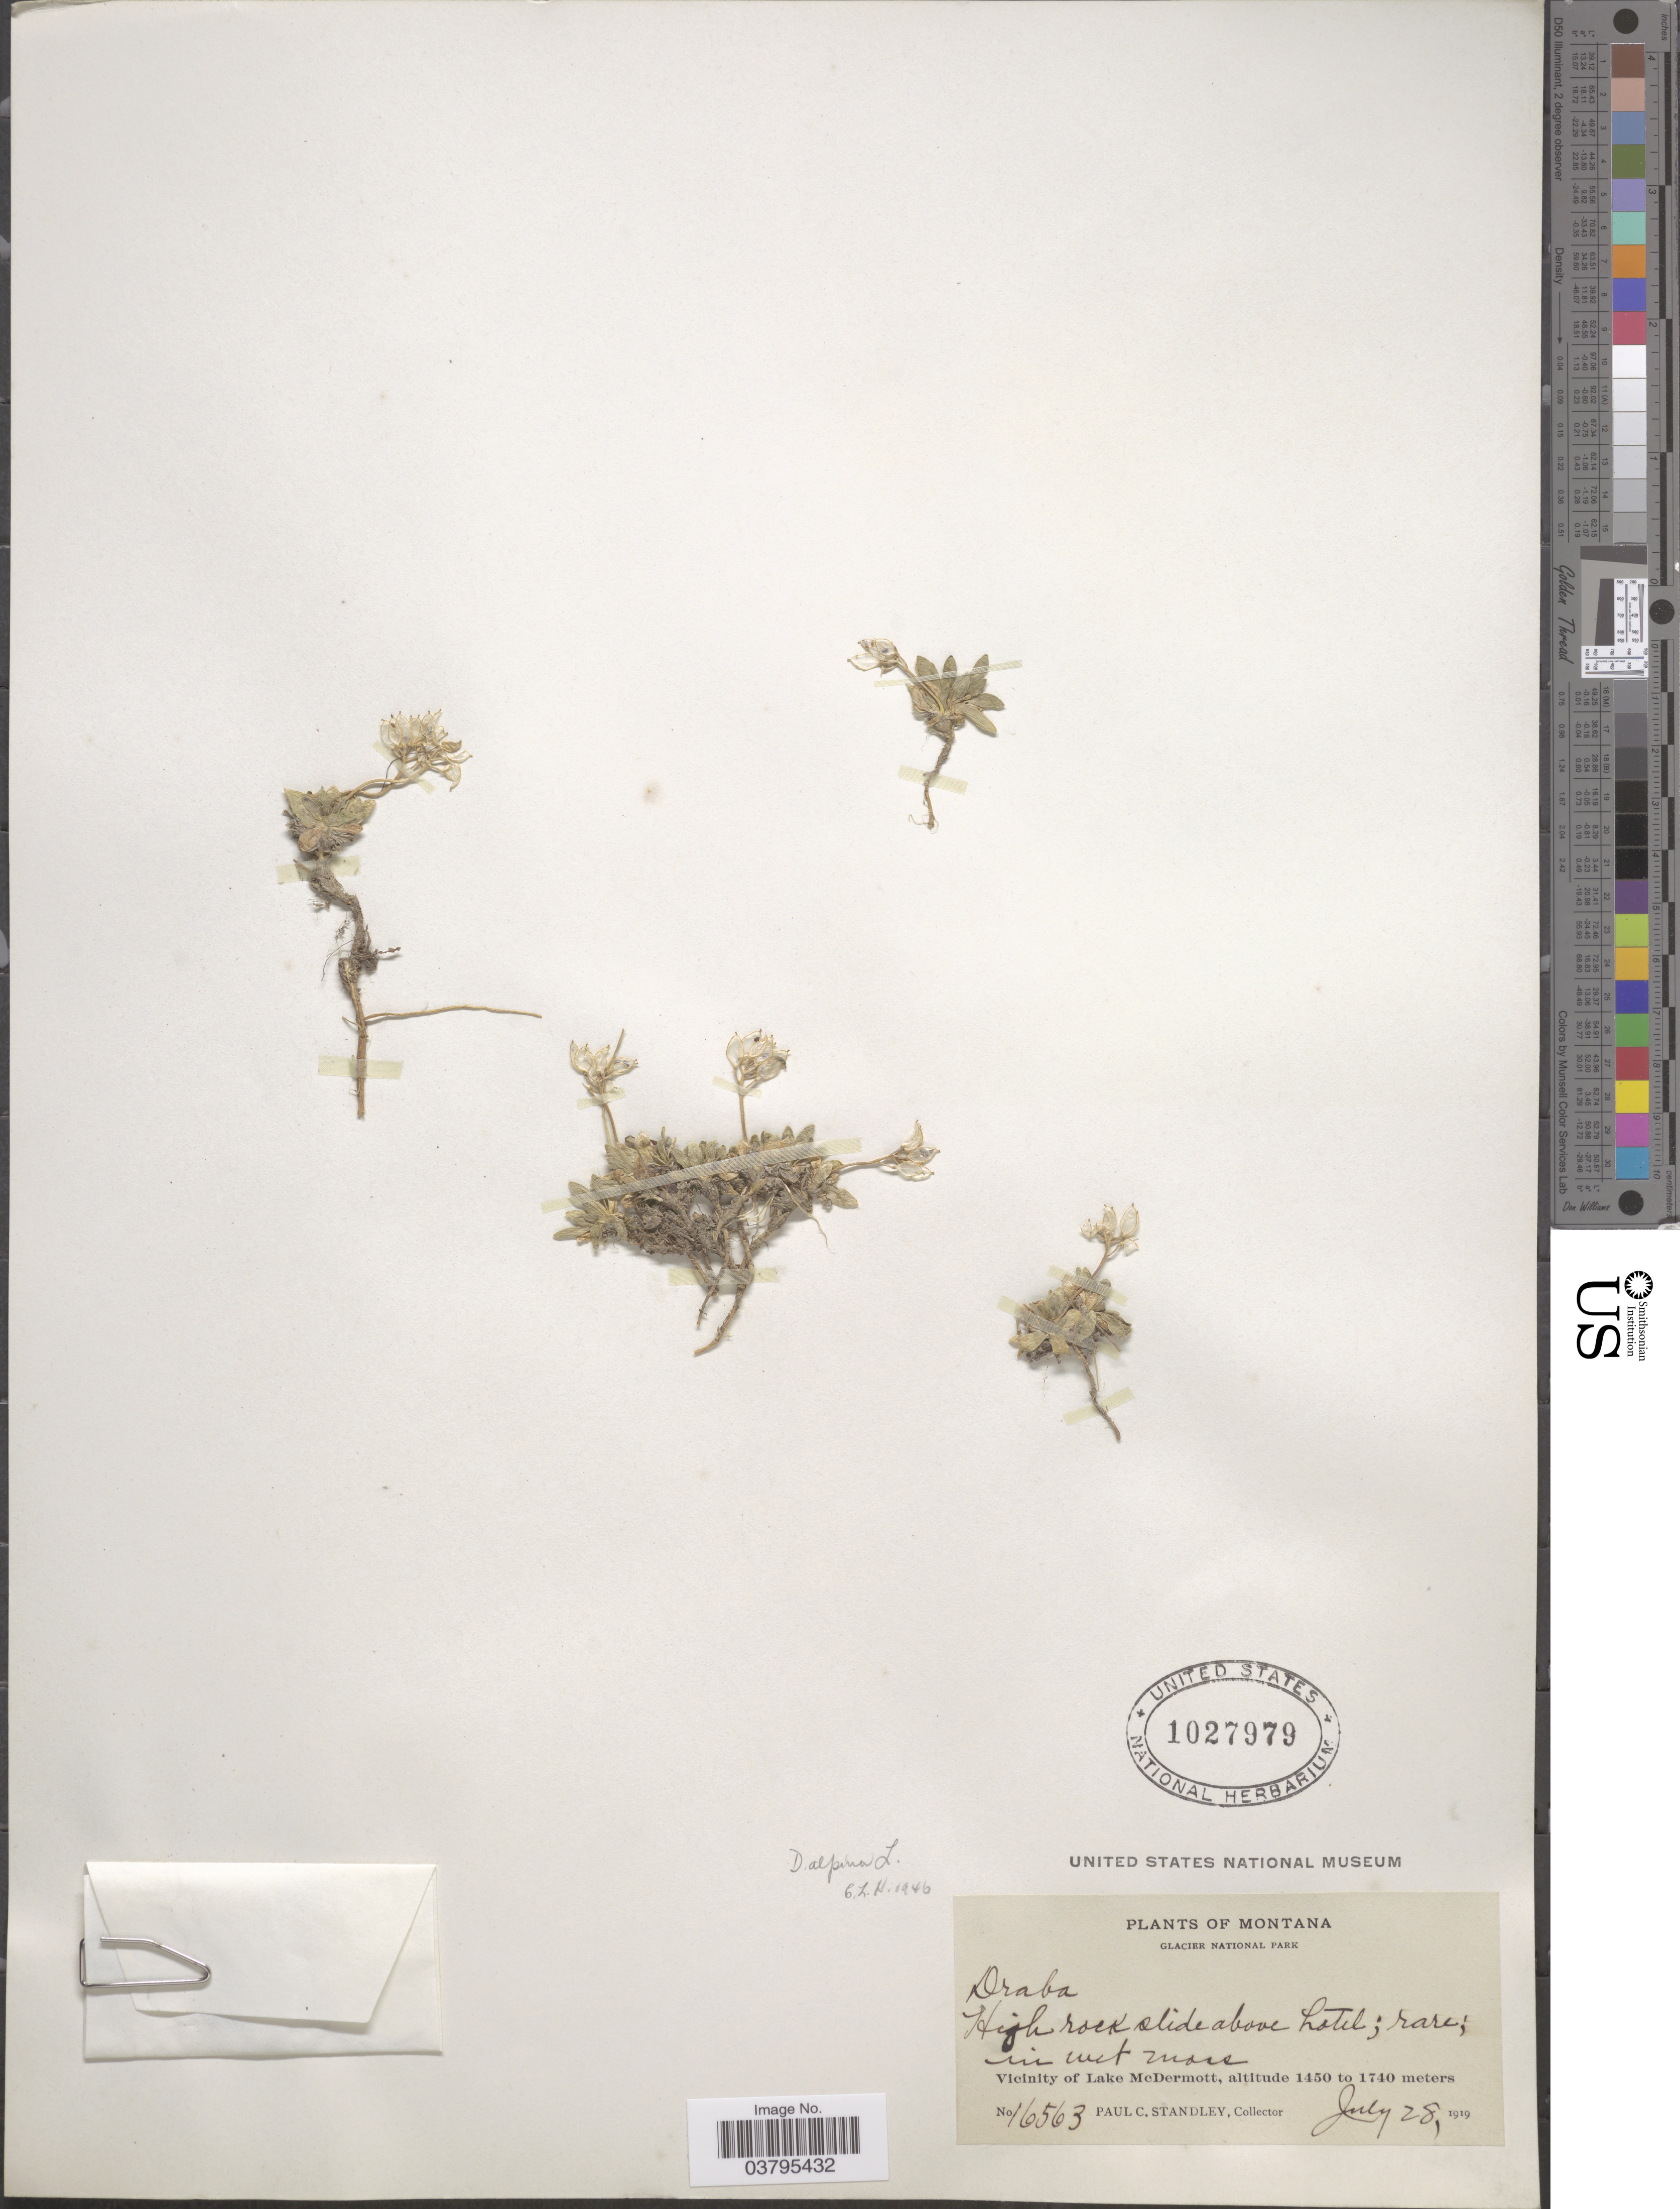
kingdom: Plantae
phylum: Tracheophyta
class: Magnoliopsida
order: Brassicales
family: Brassicaceae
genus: Draba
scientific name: Draba alpina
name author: L.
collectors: P. C. Standley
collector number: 16563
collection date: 1919-07-28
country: United States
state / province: Montana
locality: High rock slide above hotel. Vicinity of Lake McDermott.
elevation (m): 1450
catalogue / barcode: US 1027979